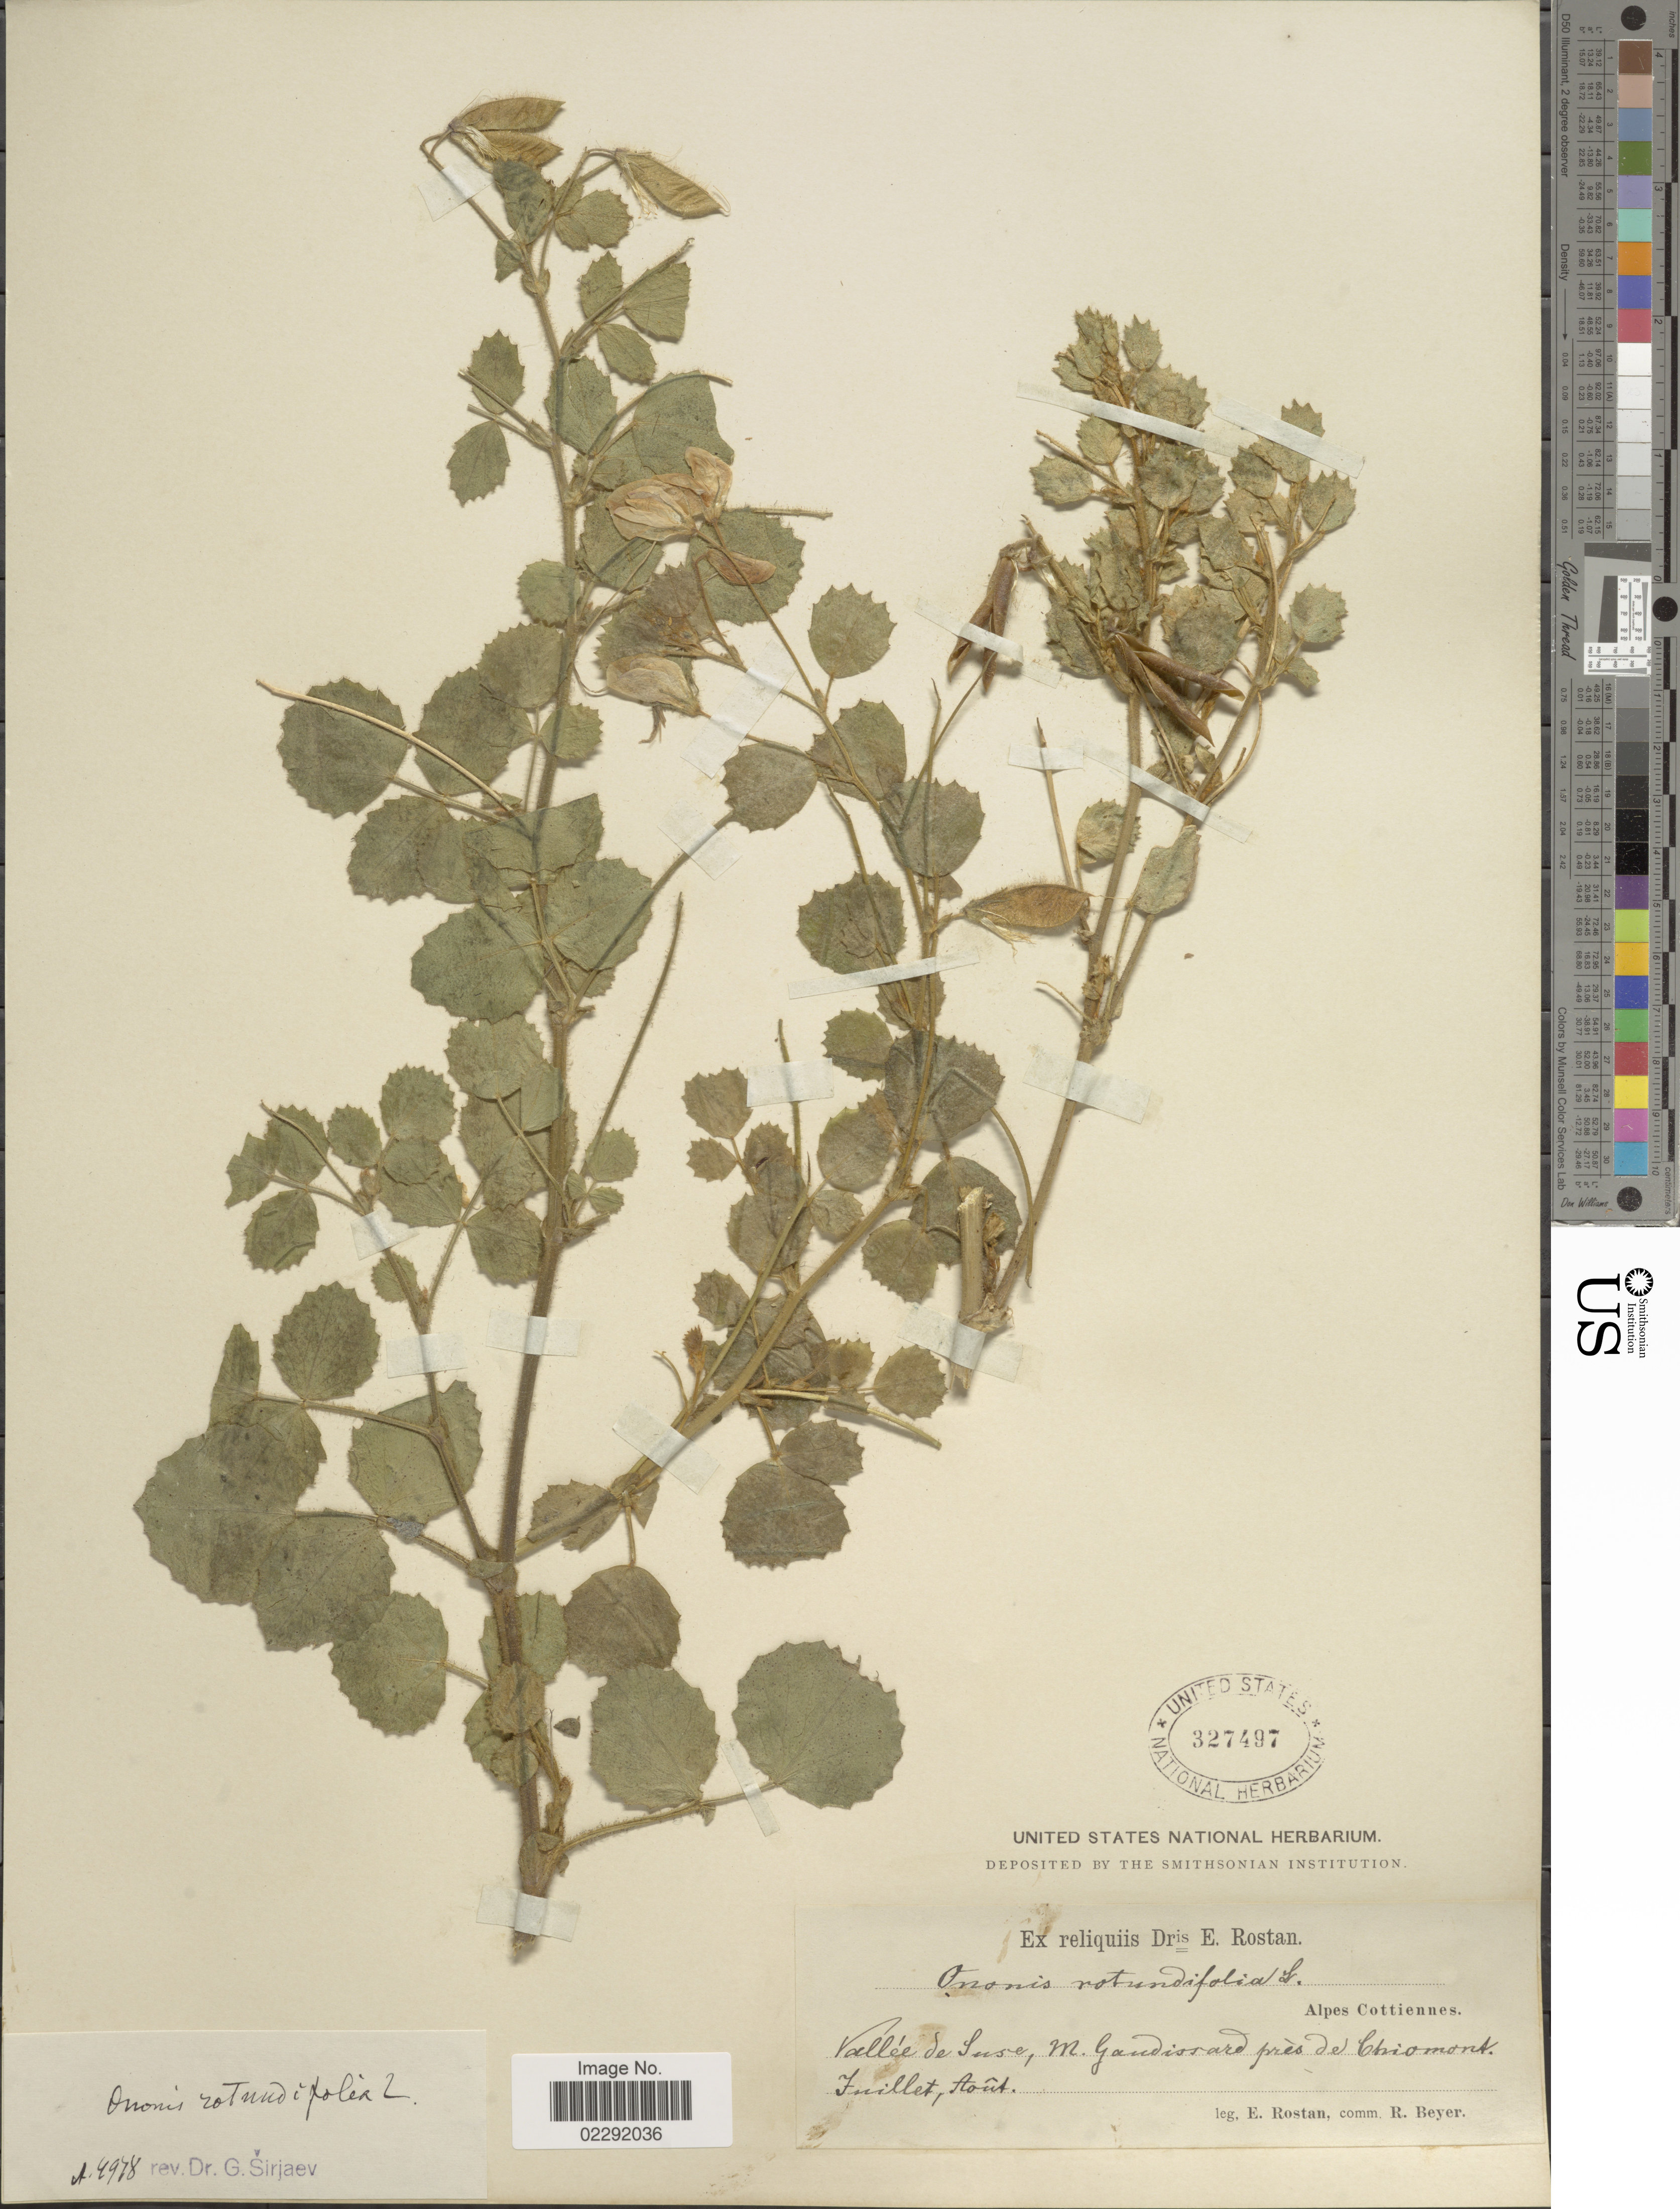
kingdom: Plantae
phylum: Tracheophyta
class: Magnoliopsida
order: Fabales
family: Fabaceae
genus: Ononis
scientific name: Ononis rotundifolia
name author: L.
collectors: E. Rostan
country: France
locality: Alpes Cottiennes, Vallee de Suse, M. Gaudissard pres de Chiomont. [interpreted]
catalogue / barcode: US 327497